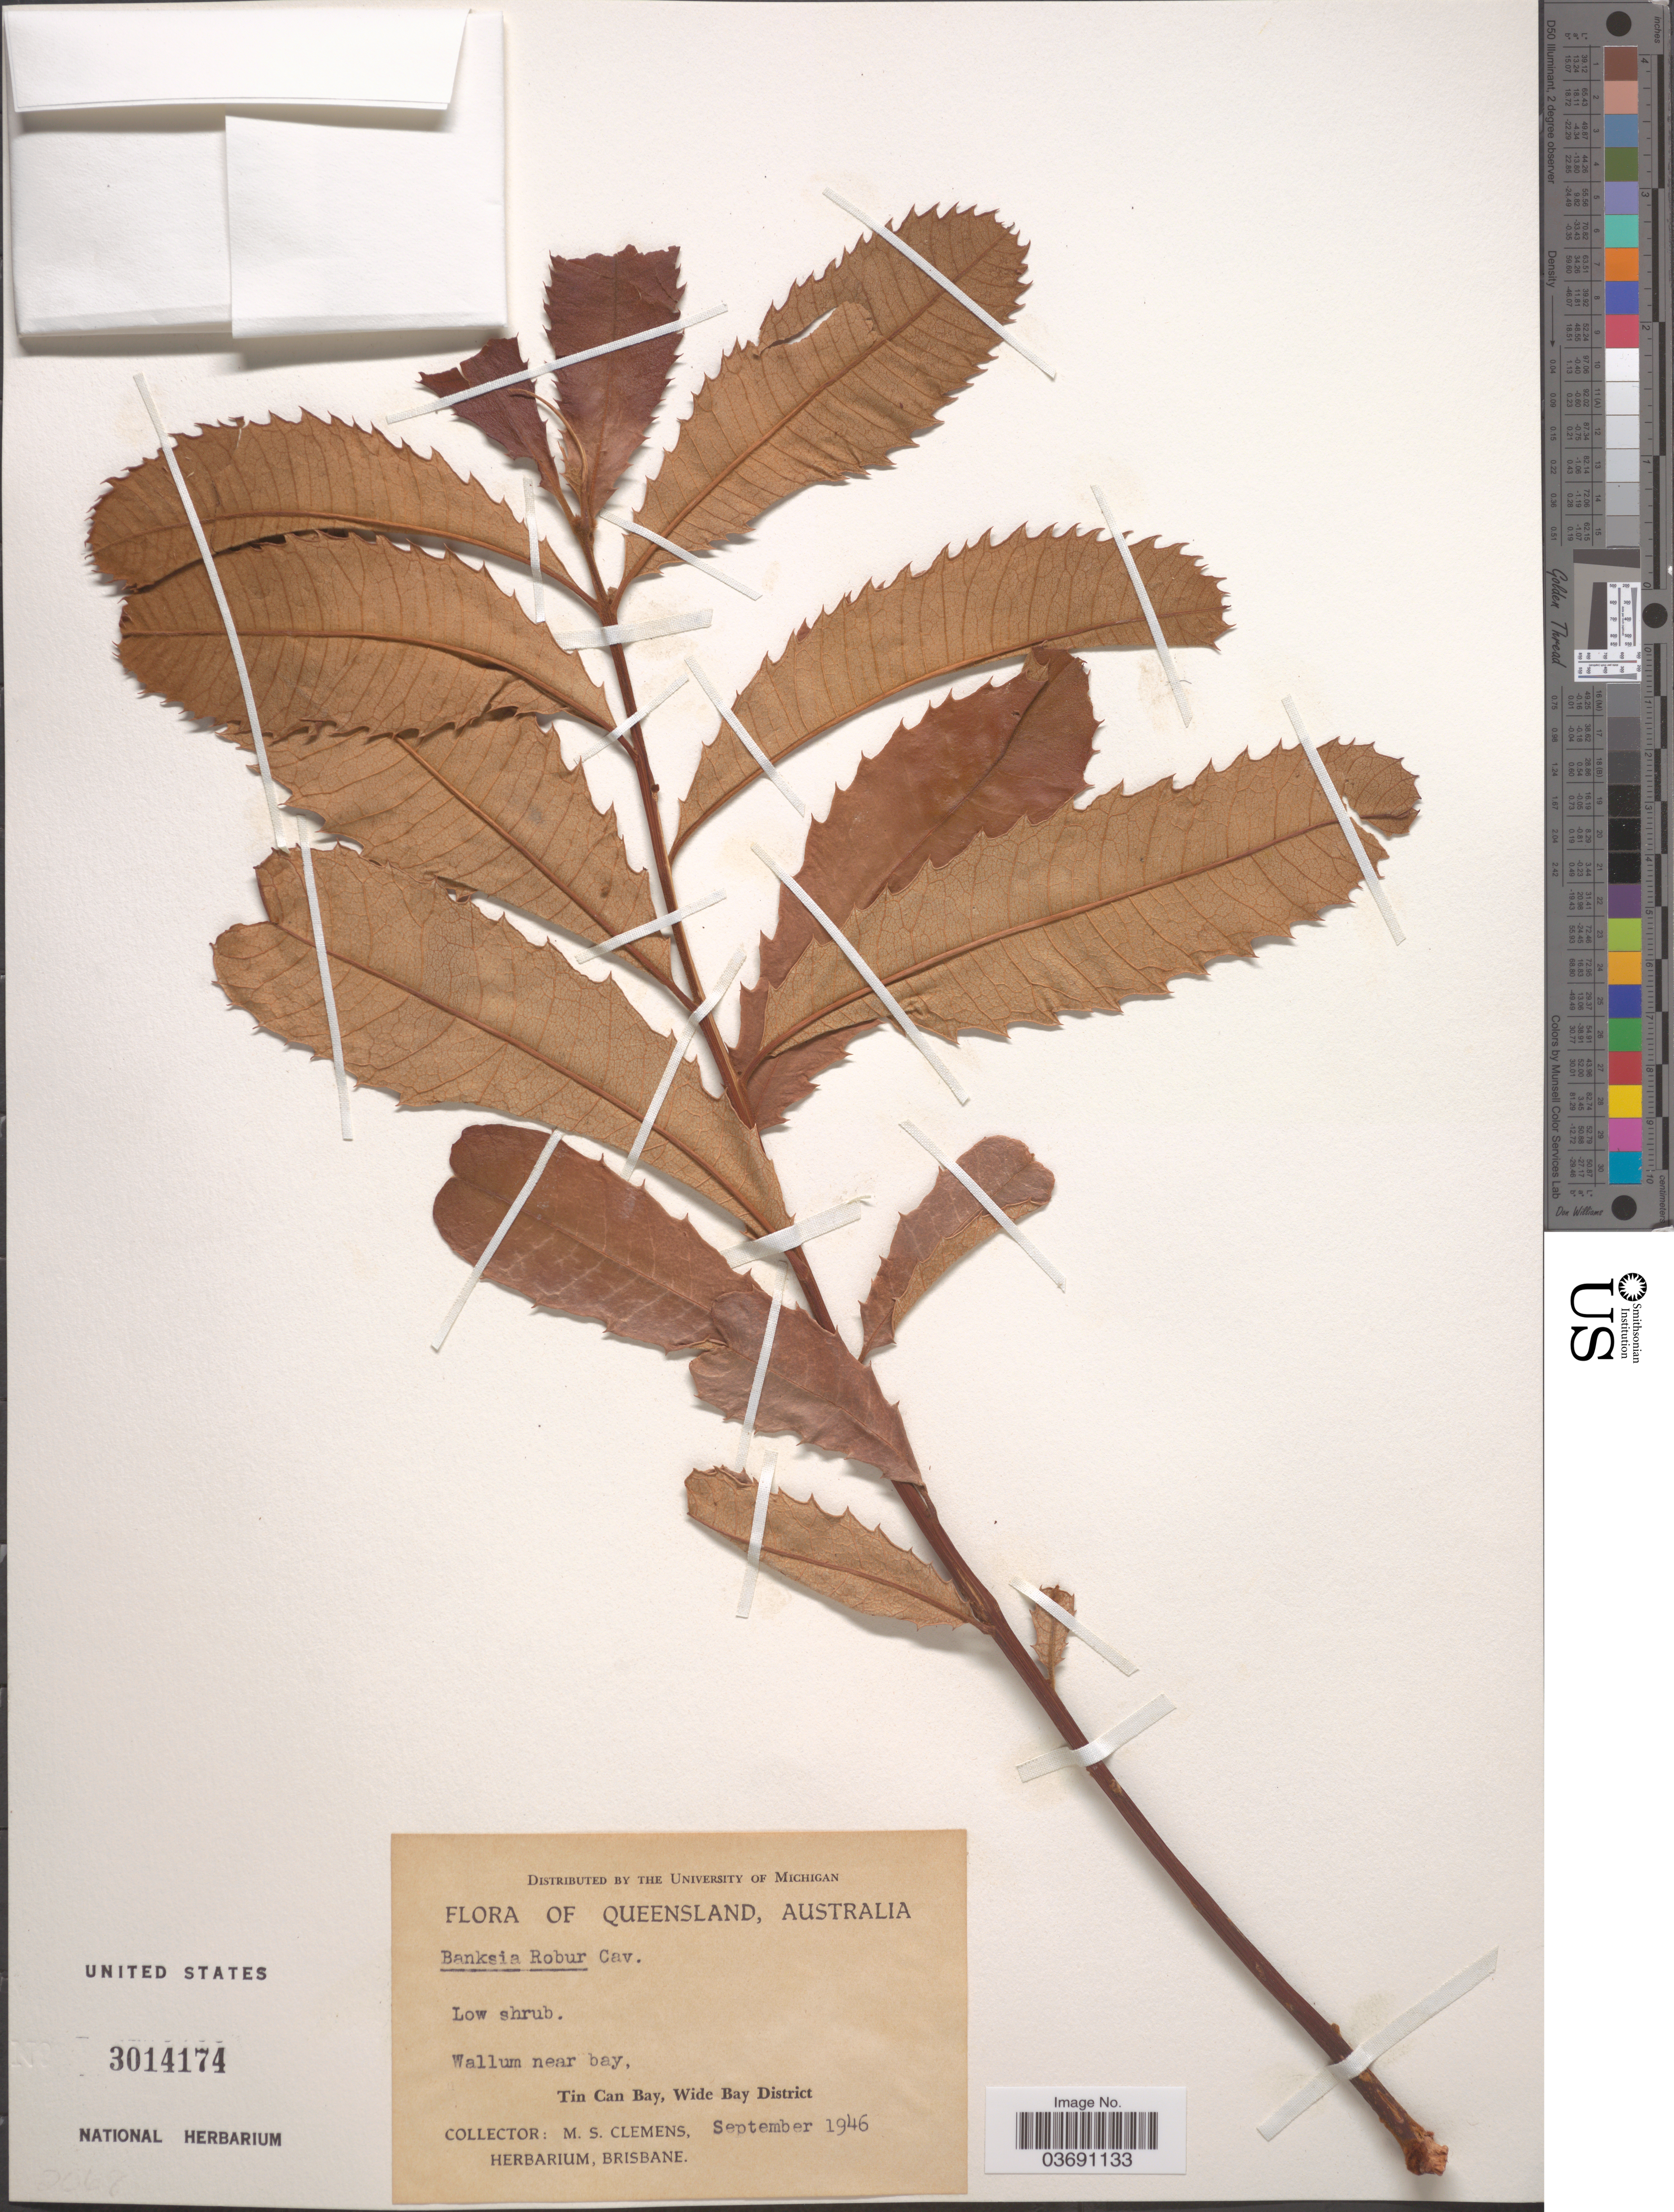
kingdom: Plantae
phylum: Tracheophyta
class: Magnoliopsida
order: Proteales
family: Proteaceae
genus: Banksia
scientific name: Banksia robur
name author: Cav.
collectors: M. S. Clemens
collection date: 1946-09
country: Australia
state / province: Queensland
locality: Wallum near bay, Tin Can Bay, Wide Bay District.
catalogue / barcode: US 3014174